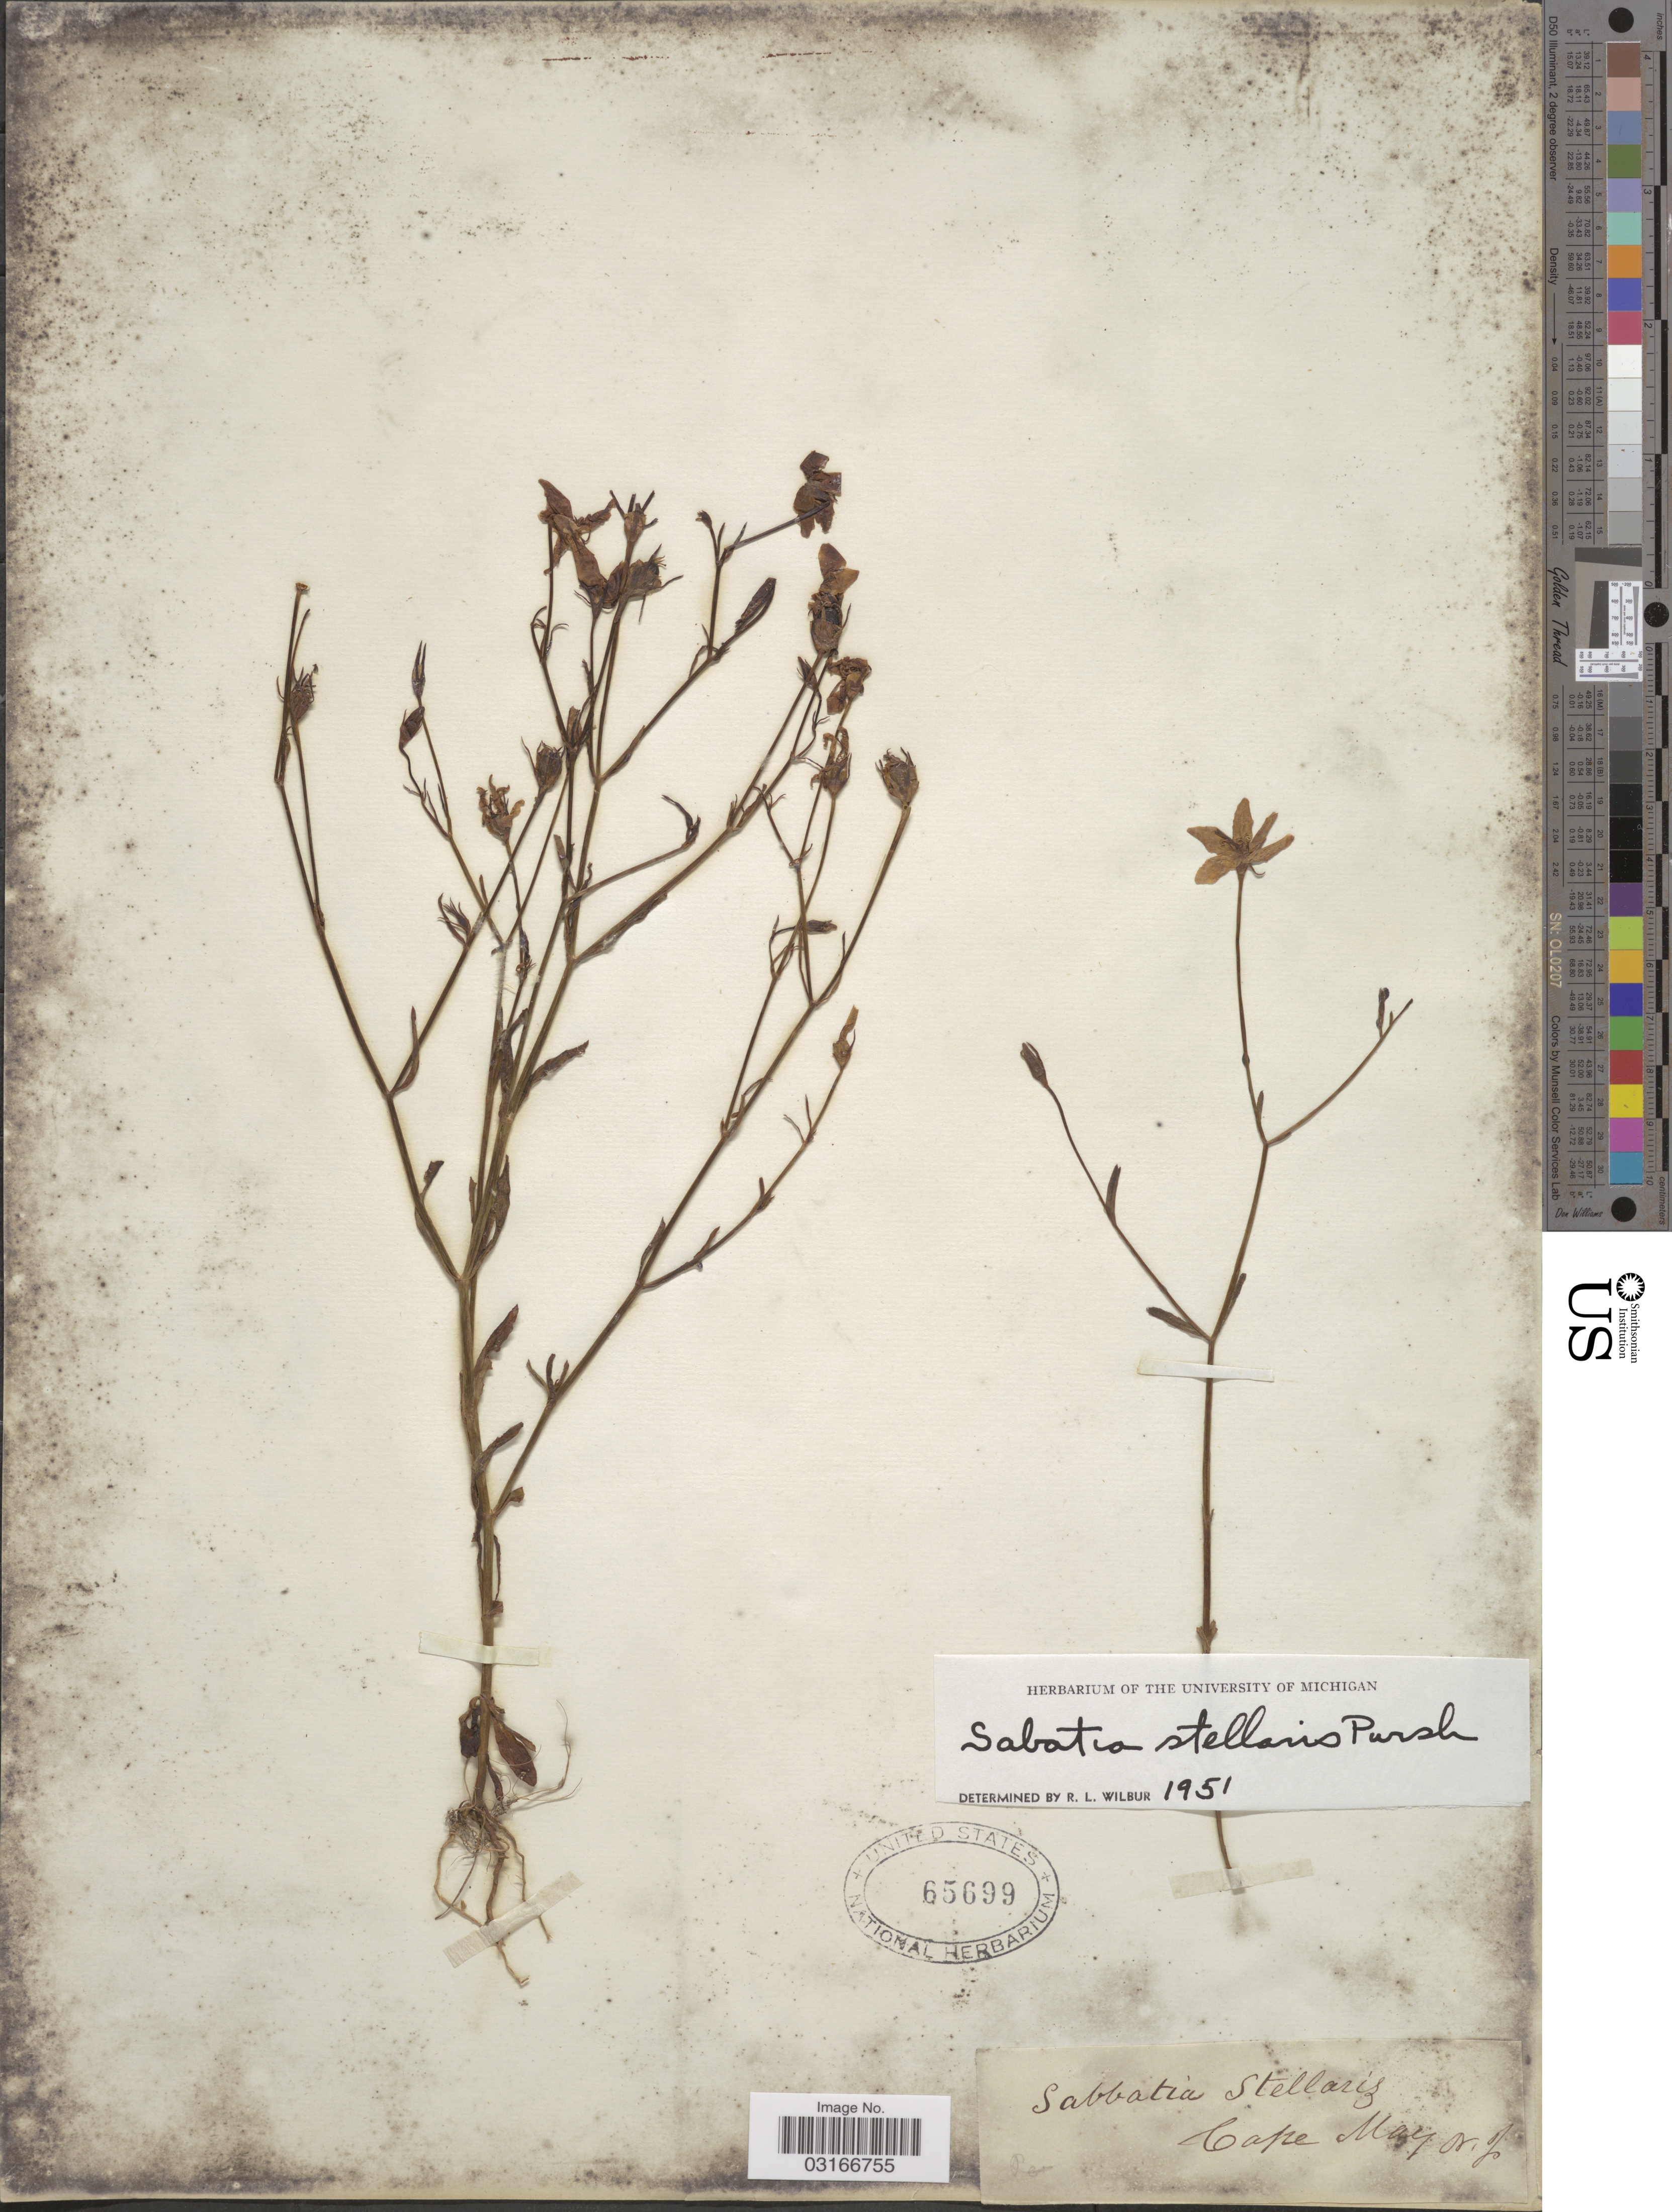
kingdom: Plantae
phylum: Tracheophyta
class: Magnoliopsida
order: Gentianales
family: Gentianaceae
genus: Sabatia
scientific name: Sabatia stellaris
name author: Pursh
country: United States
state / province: New Jersey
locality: Cape May N. J.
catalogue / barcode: US 65699